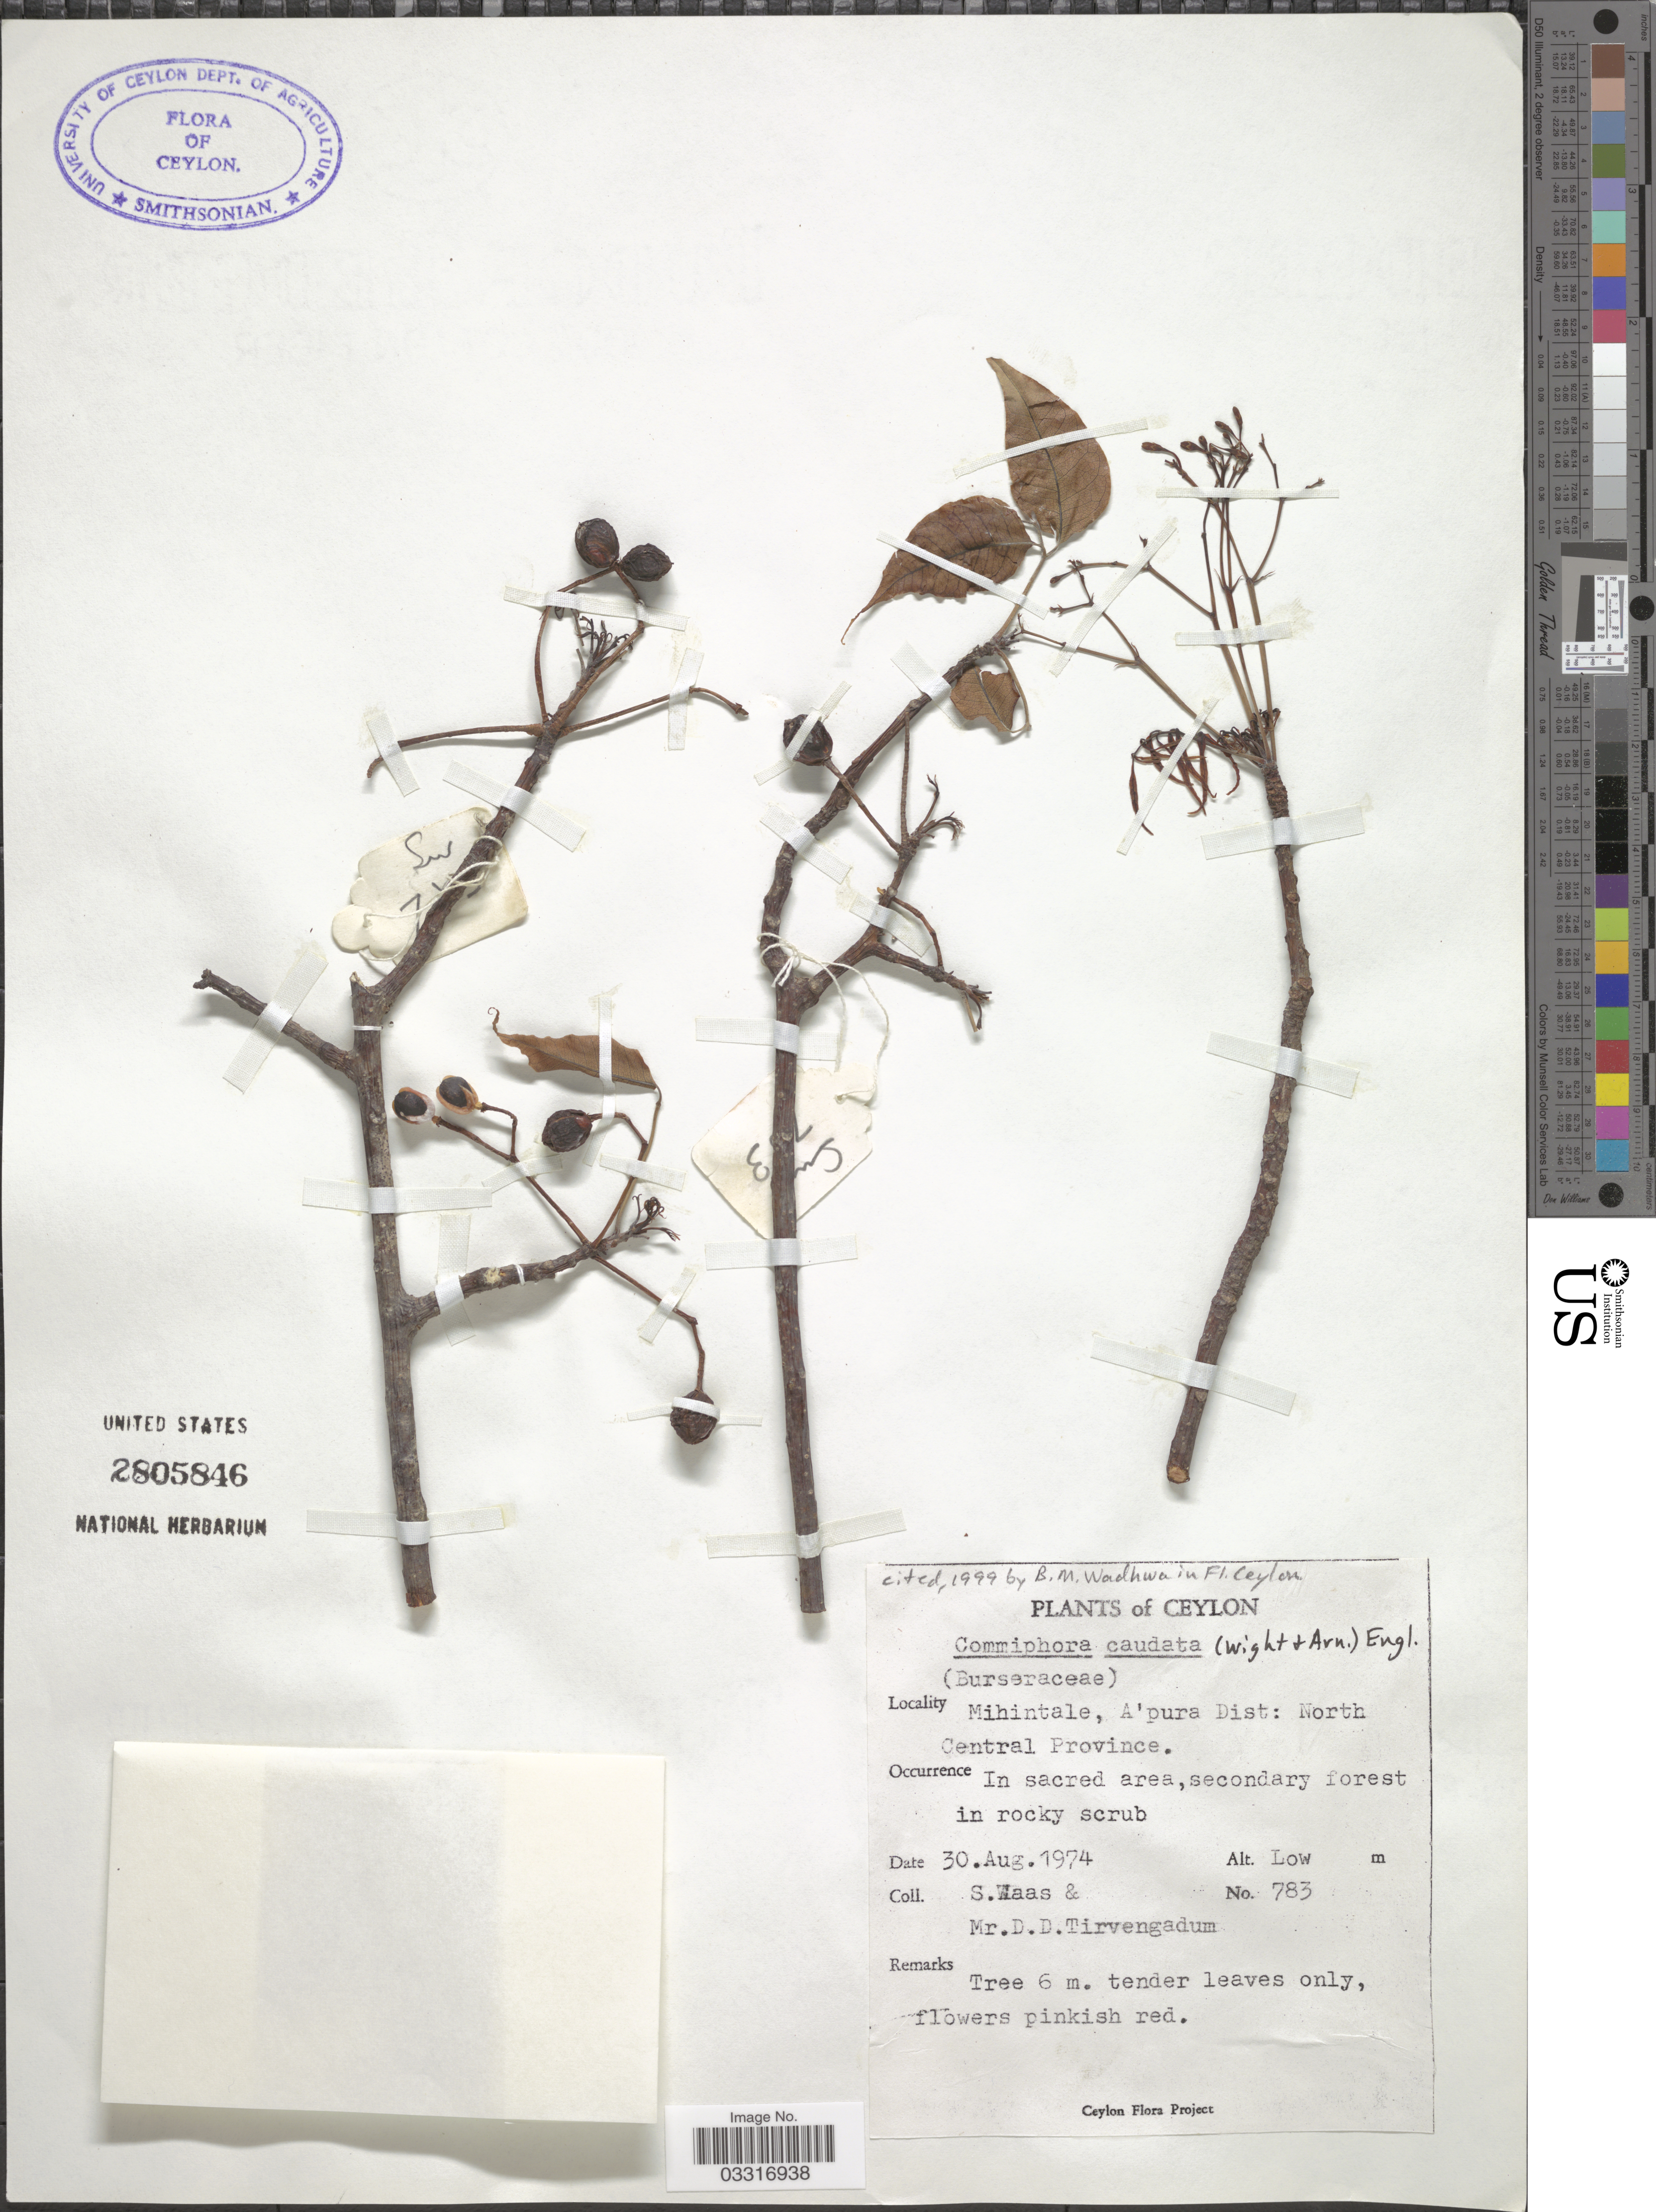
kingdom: Plantae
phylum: Tracheophyta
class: Magnoliopsida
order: Sapindales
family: Burseraceae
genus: Commiphora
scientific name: Commiphora caudata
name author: Engl.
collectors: S. Waas & D. Tirvengadum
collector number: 783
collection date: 1974-08-30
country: Sri Lanka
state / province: North Central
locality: Ceylon, Mihintale, A'pura Dist.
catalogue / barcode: US 2805846